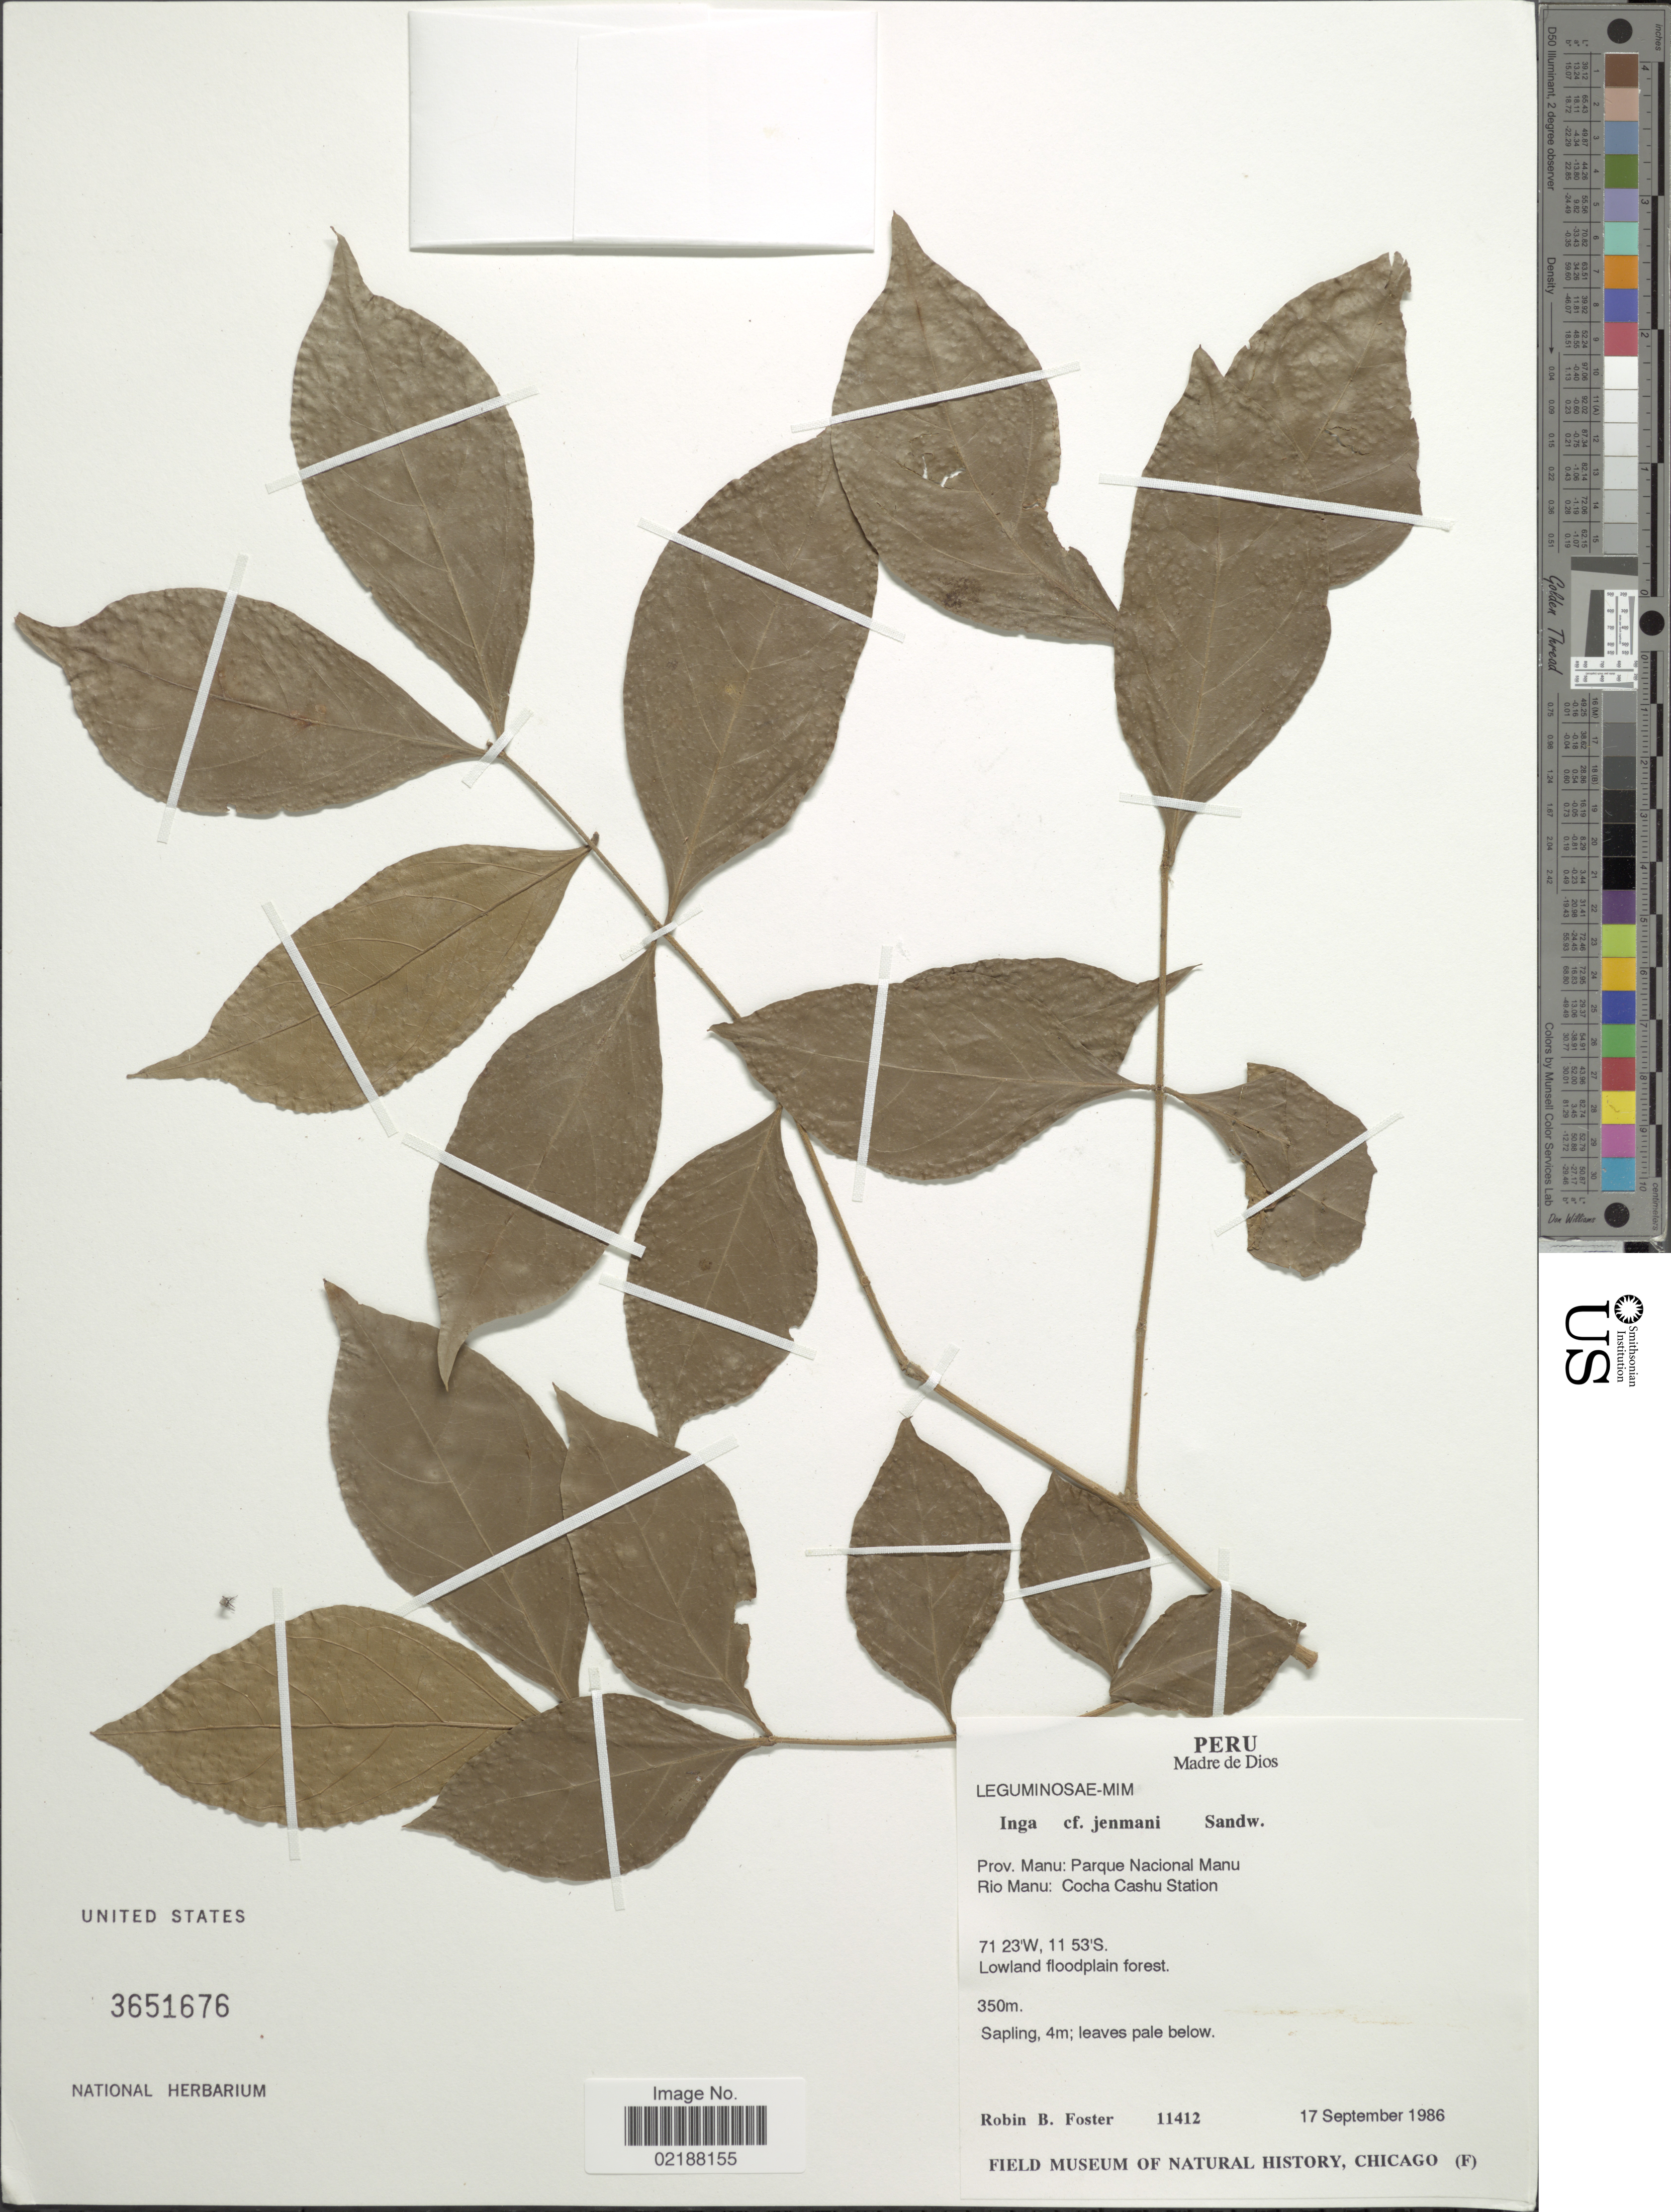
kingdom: Plantae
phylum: Tracheophyta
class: Magnoliopsida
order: Fabales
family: Fabaceae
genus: Inga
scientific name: Inga jenmanii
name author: Sandwith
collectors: R. B. Foster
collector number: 11412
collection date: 1986-09-17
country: Peru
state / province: Madre de Dios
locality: Prov. Manu: Parque Nacional Manu. Rio Manu: Cocha Cashu Station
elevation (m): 350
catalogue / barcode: US 3651676